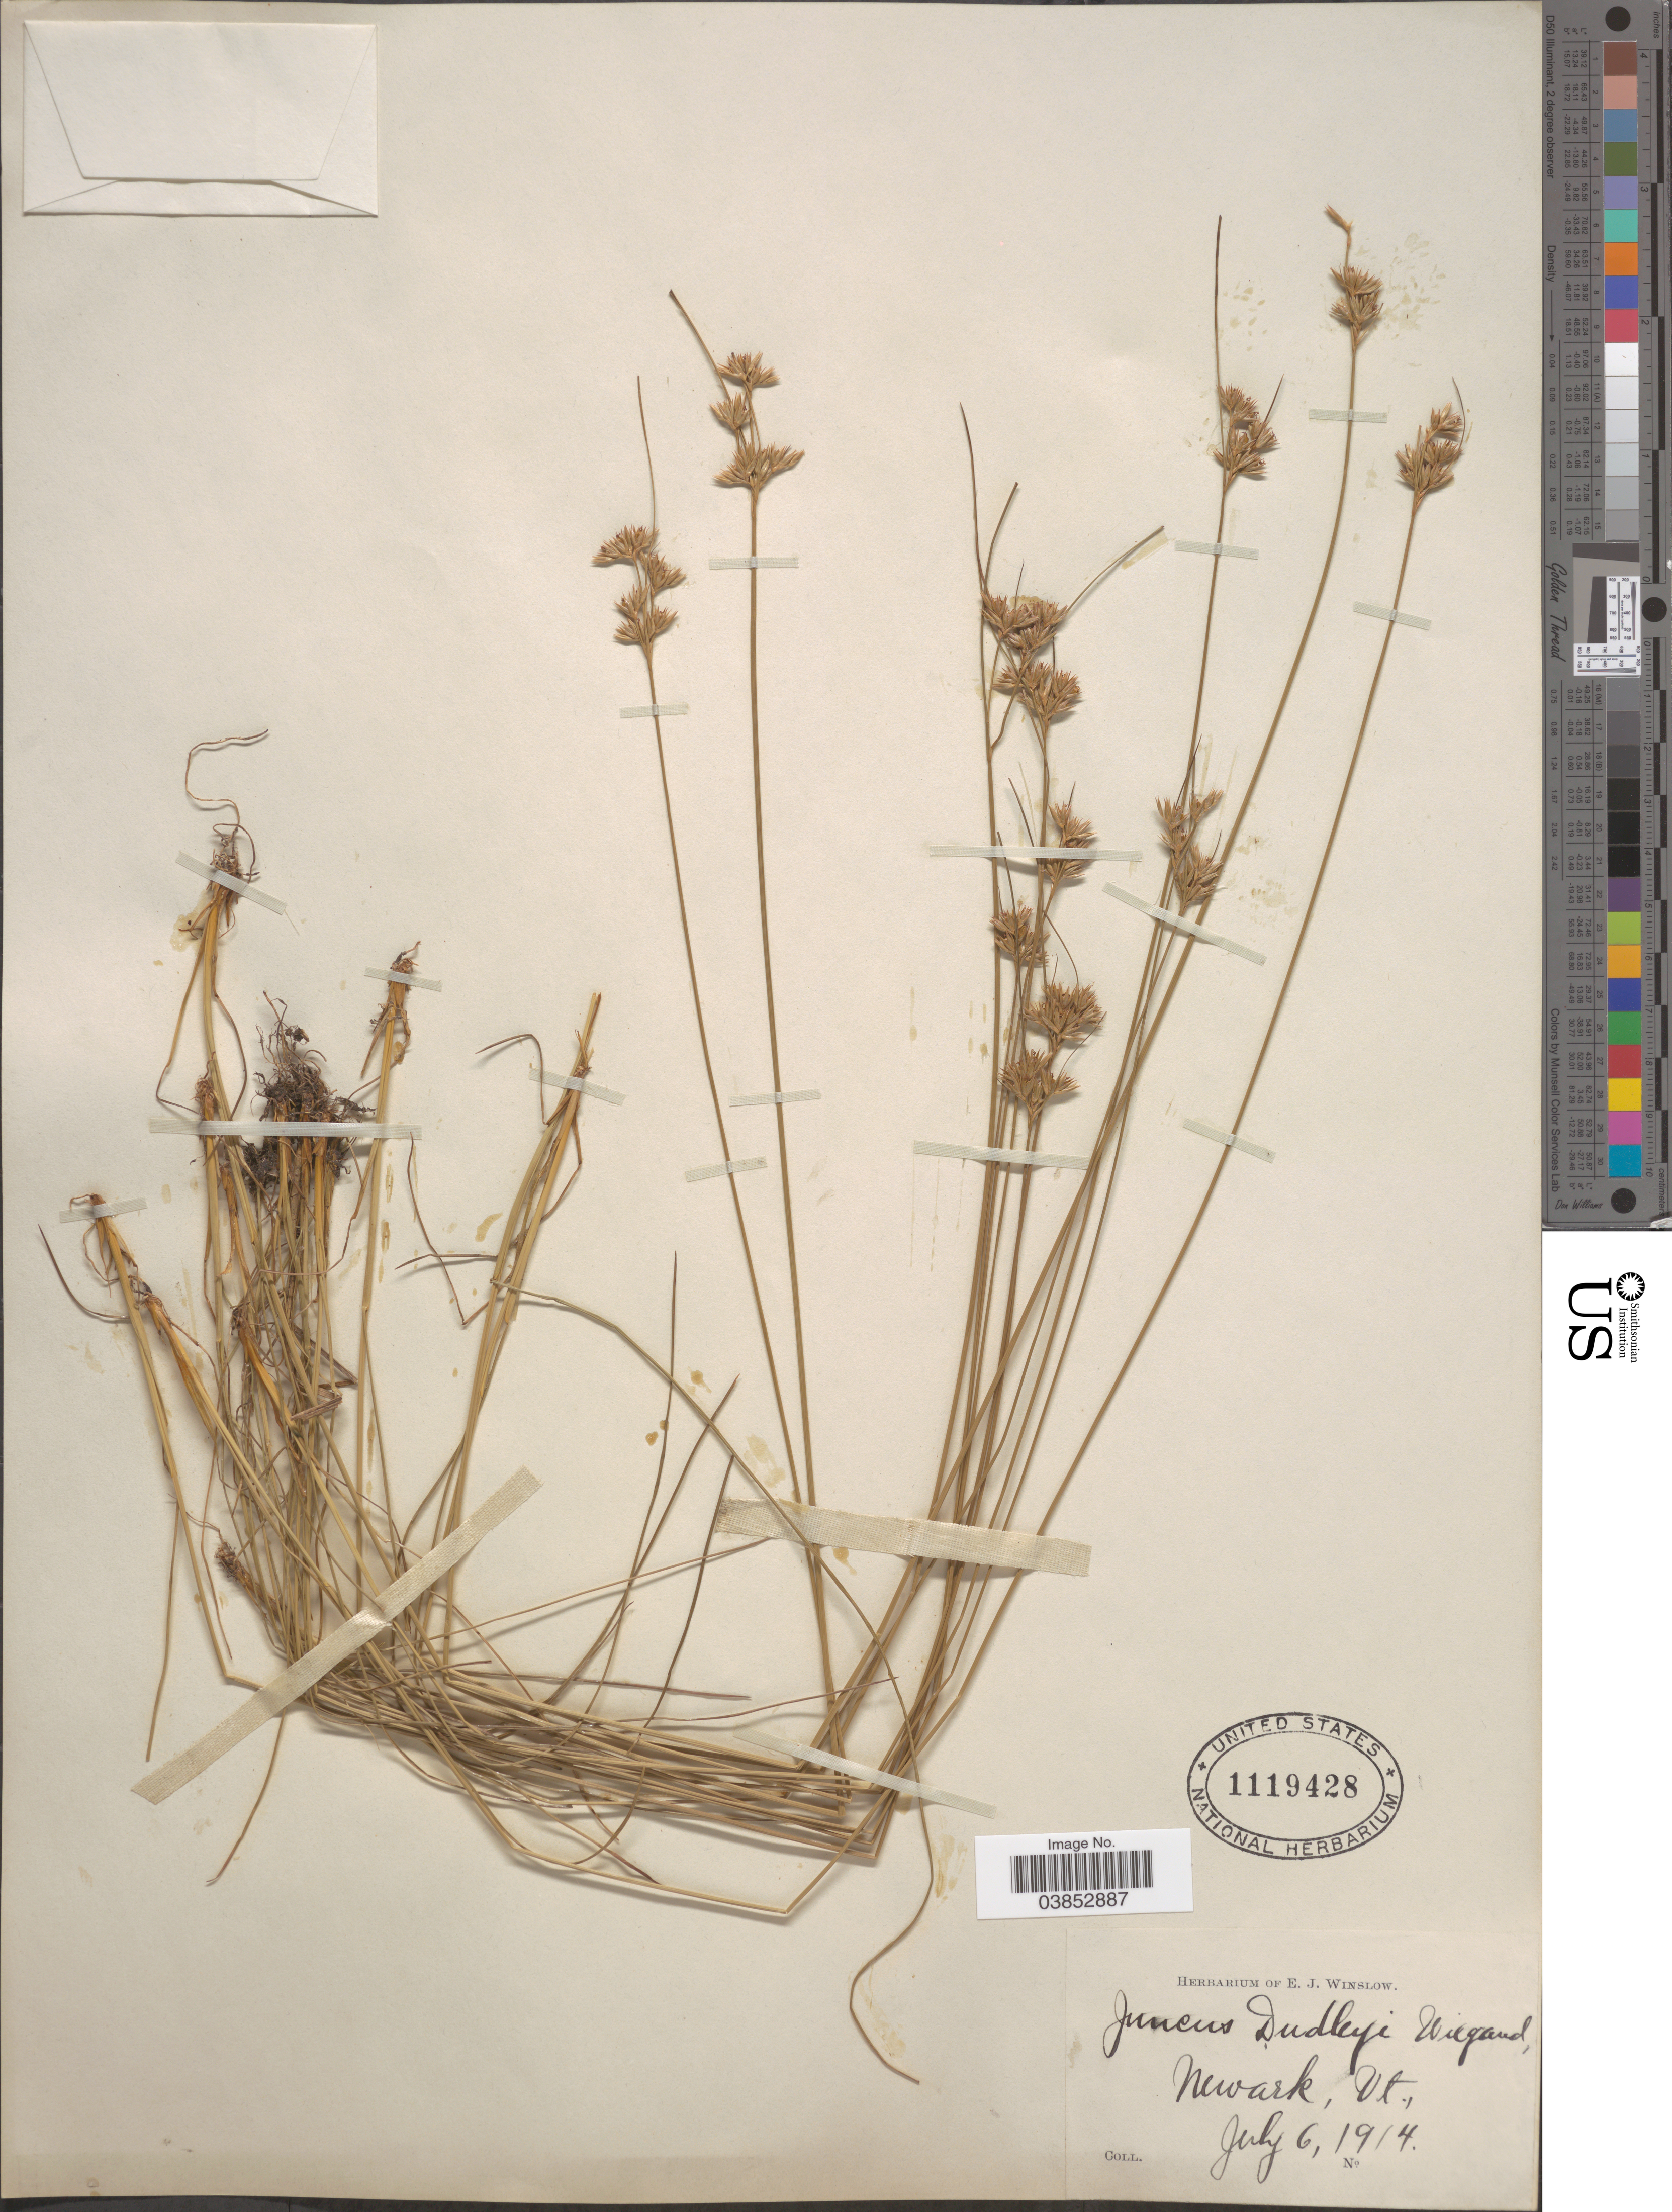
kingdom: Plantae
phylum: Tracheophyta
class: Liliopsida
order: Poales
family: Juncaceae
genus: Juncus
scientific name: Juncus dudleyi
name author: Wiegand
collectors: ex herb. E. J. Winslow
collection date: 1914-07-06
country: United States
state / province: Vermont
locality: Newark.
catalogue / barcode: US 1119428